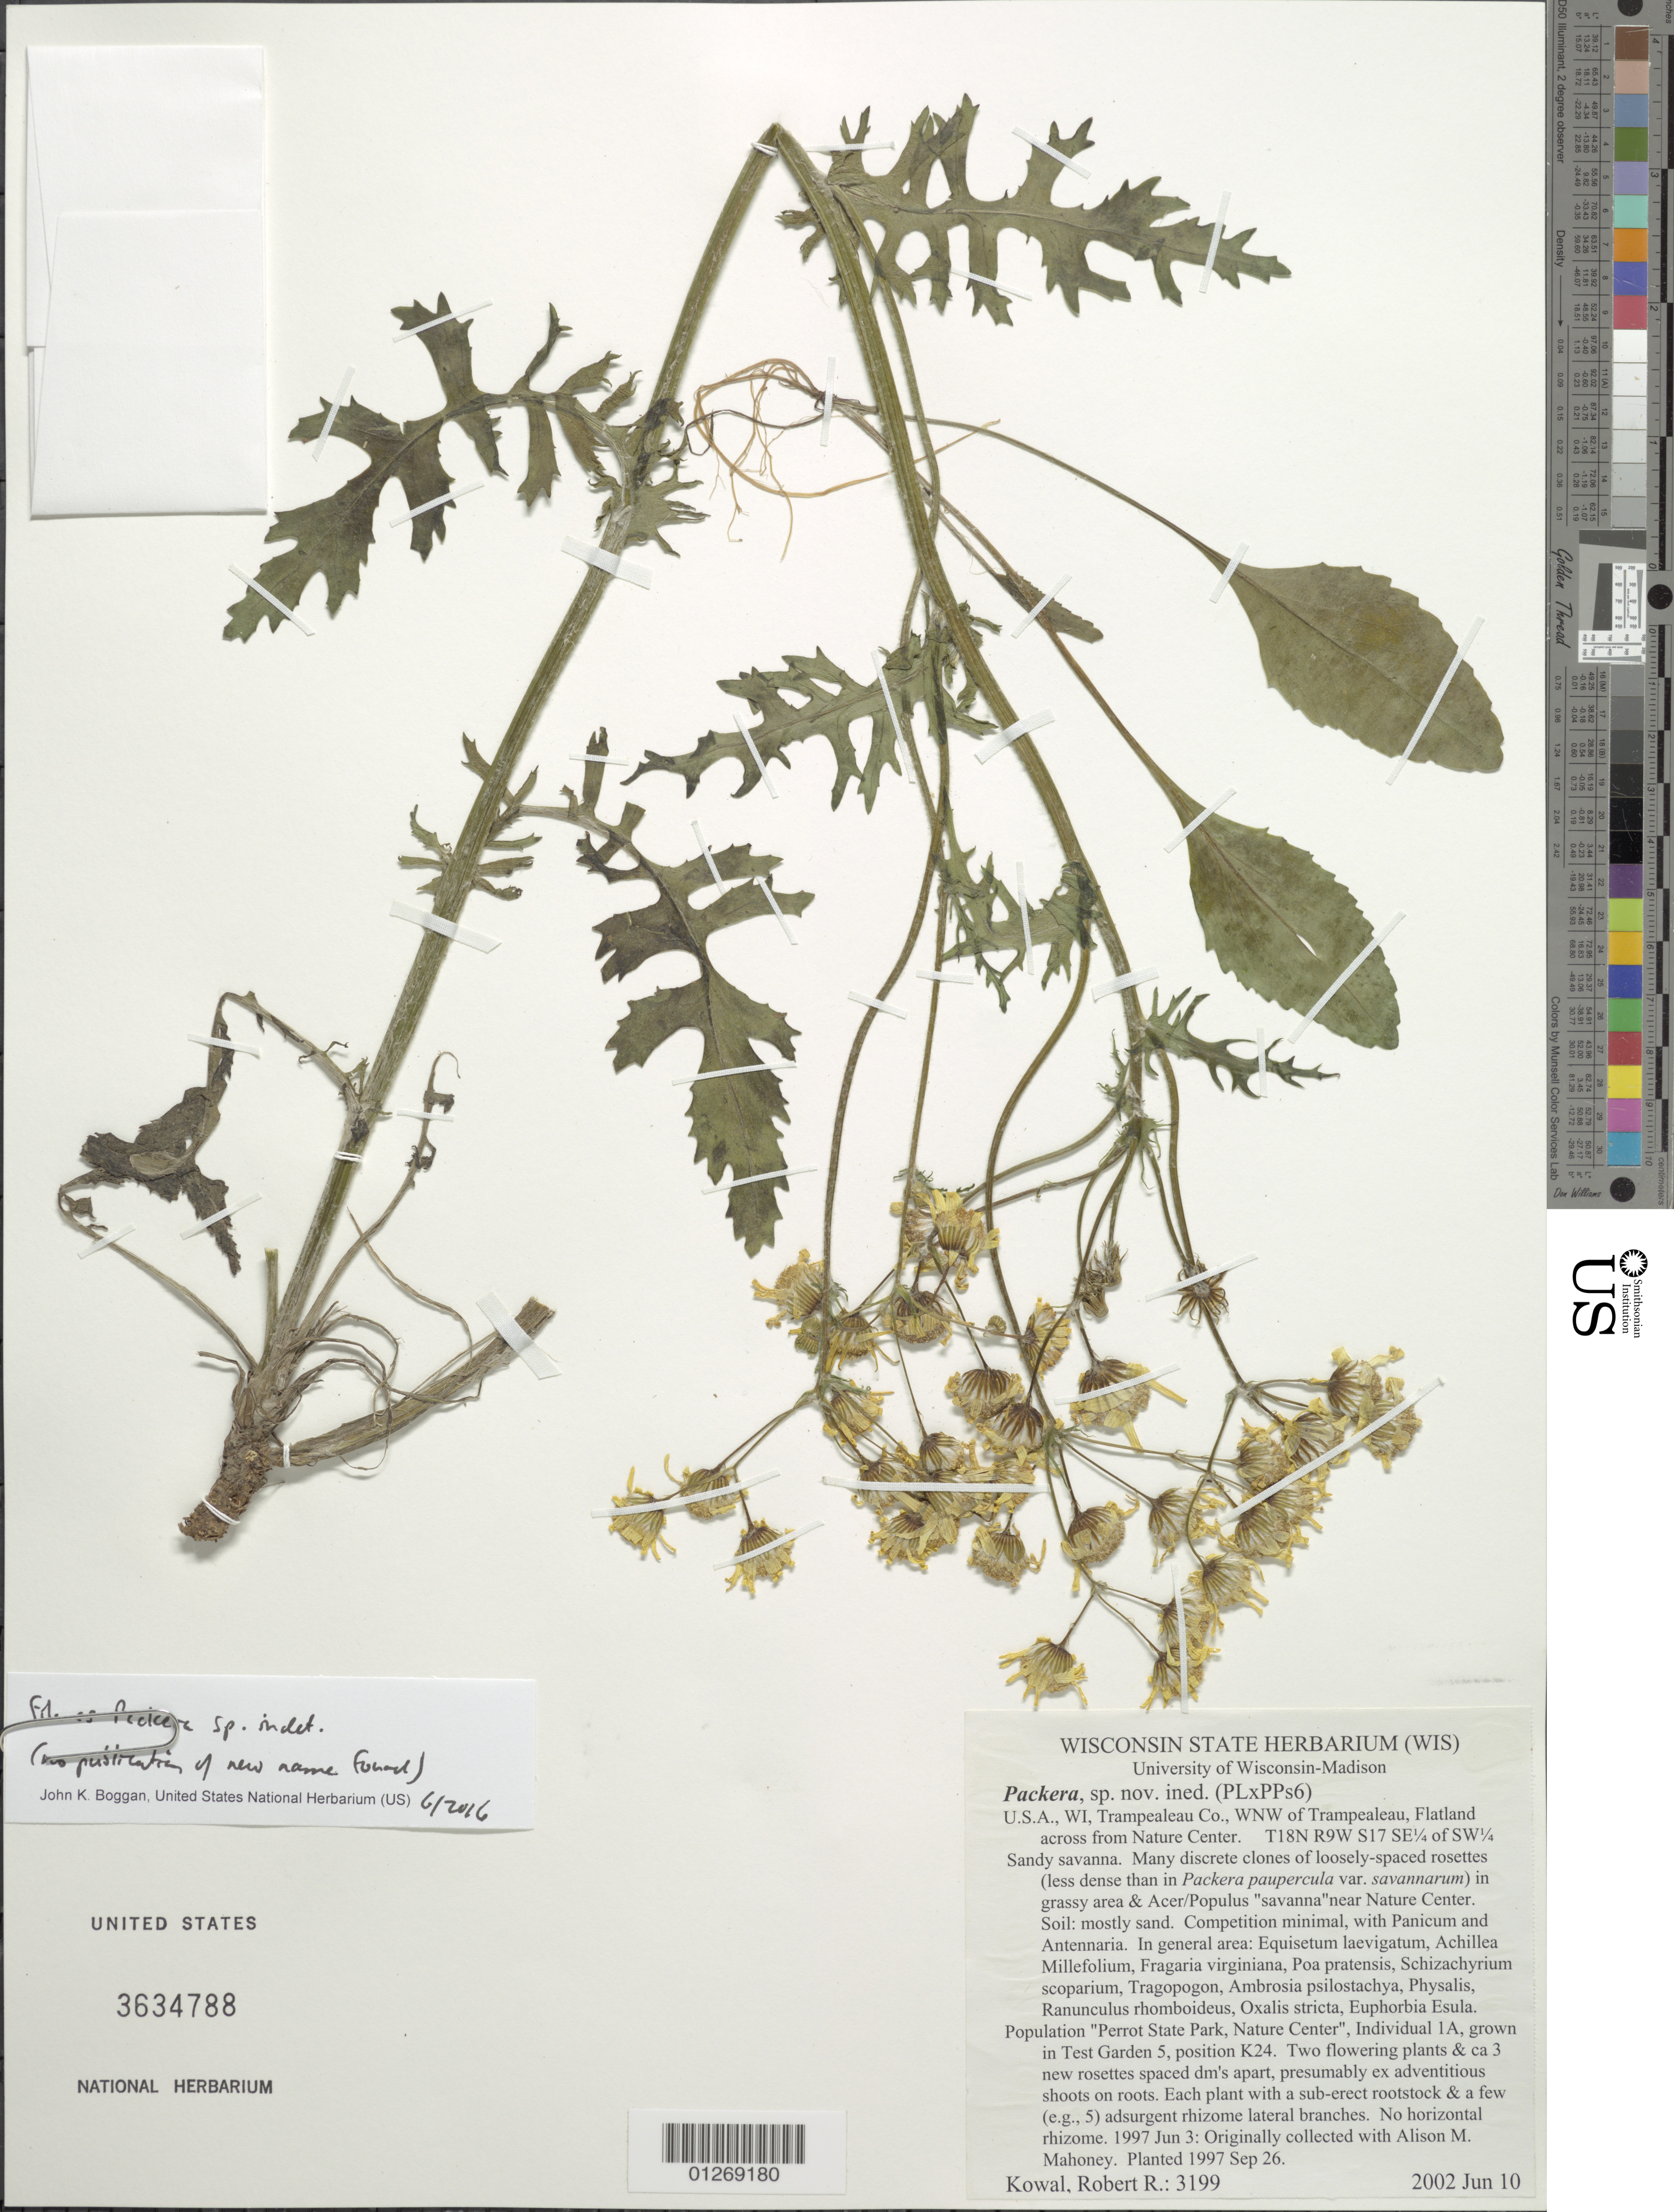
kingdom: Plantae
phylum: Tracheophyta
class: Magnoliopsida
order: Asterales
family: Asteraceae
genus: Packera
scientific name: Packera sp.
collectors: R. Kowal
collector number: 3199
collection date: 2002-06-10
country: United States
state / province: Wisconsin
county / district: Trampealeau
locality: Trampealeau Co., WNW of Trampealeau, Flatland across from Nature Center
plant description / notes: Labeled as "Packera sp. nov. ined. (PLxPPs6)". No publication of new name found; Kowal et al. (2011, Brittonia 63: 352) cite this collection as "unnamed hexaploid taxon", probably Packera plattensis x P. paupercula var. savannarum. Specimen made from cultivated plant, "Perrot State Park, Nature Center", grown in Test Garden 5, planted 26 Sep 1997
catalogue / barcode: US 3634788